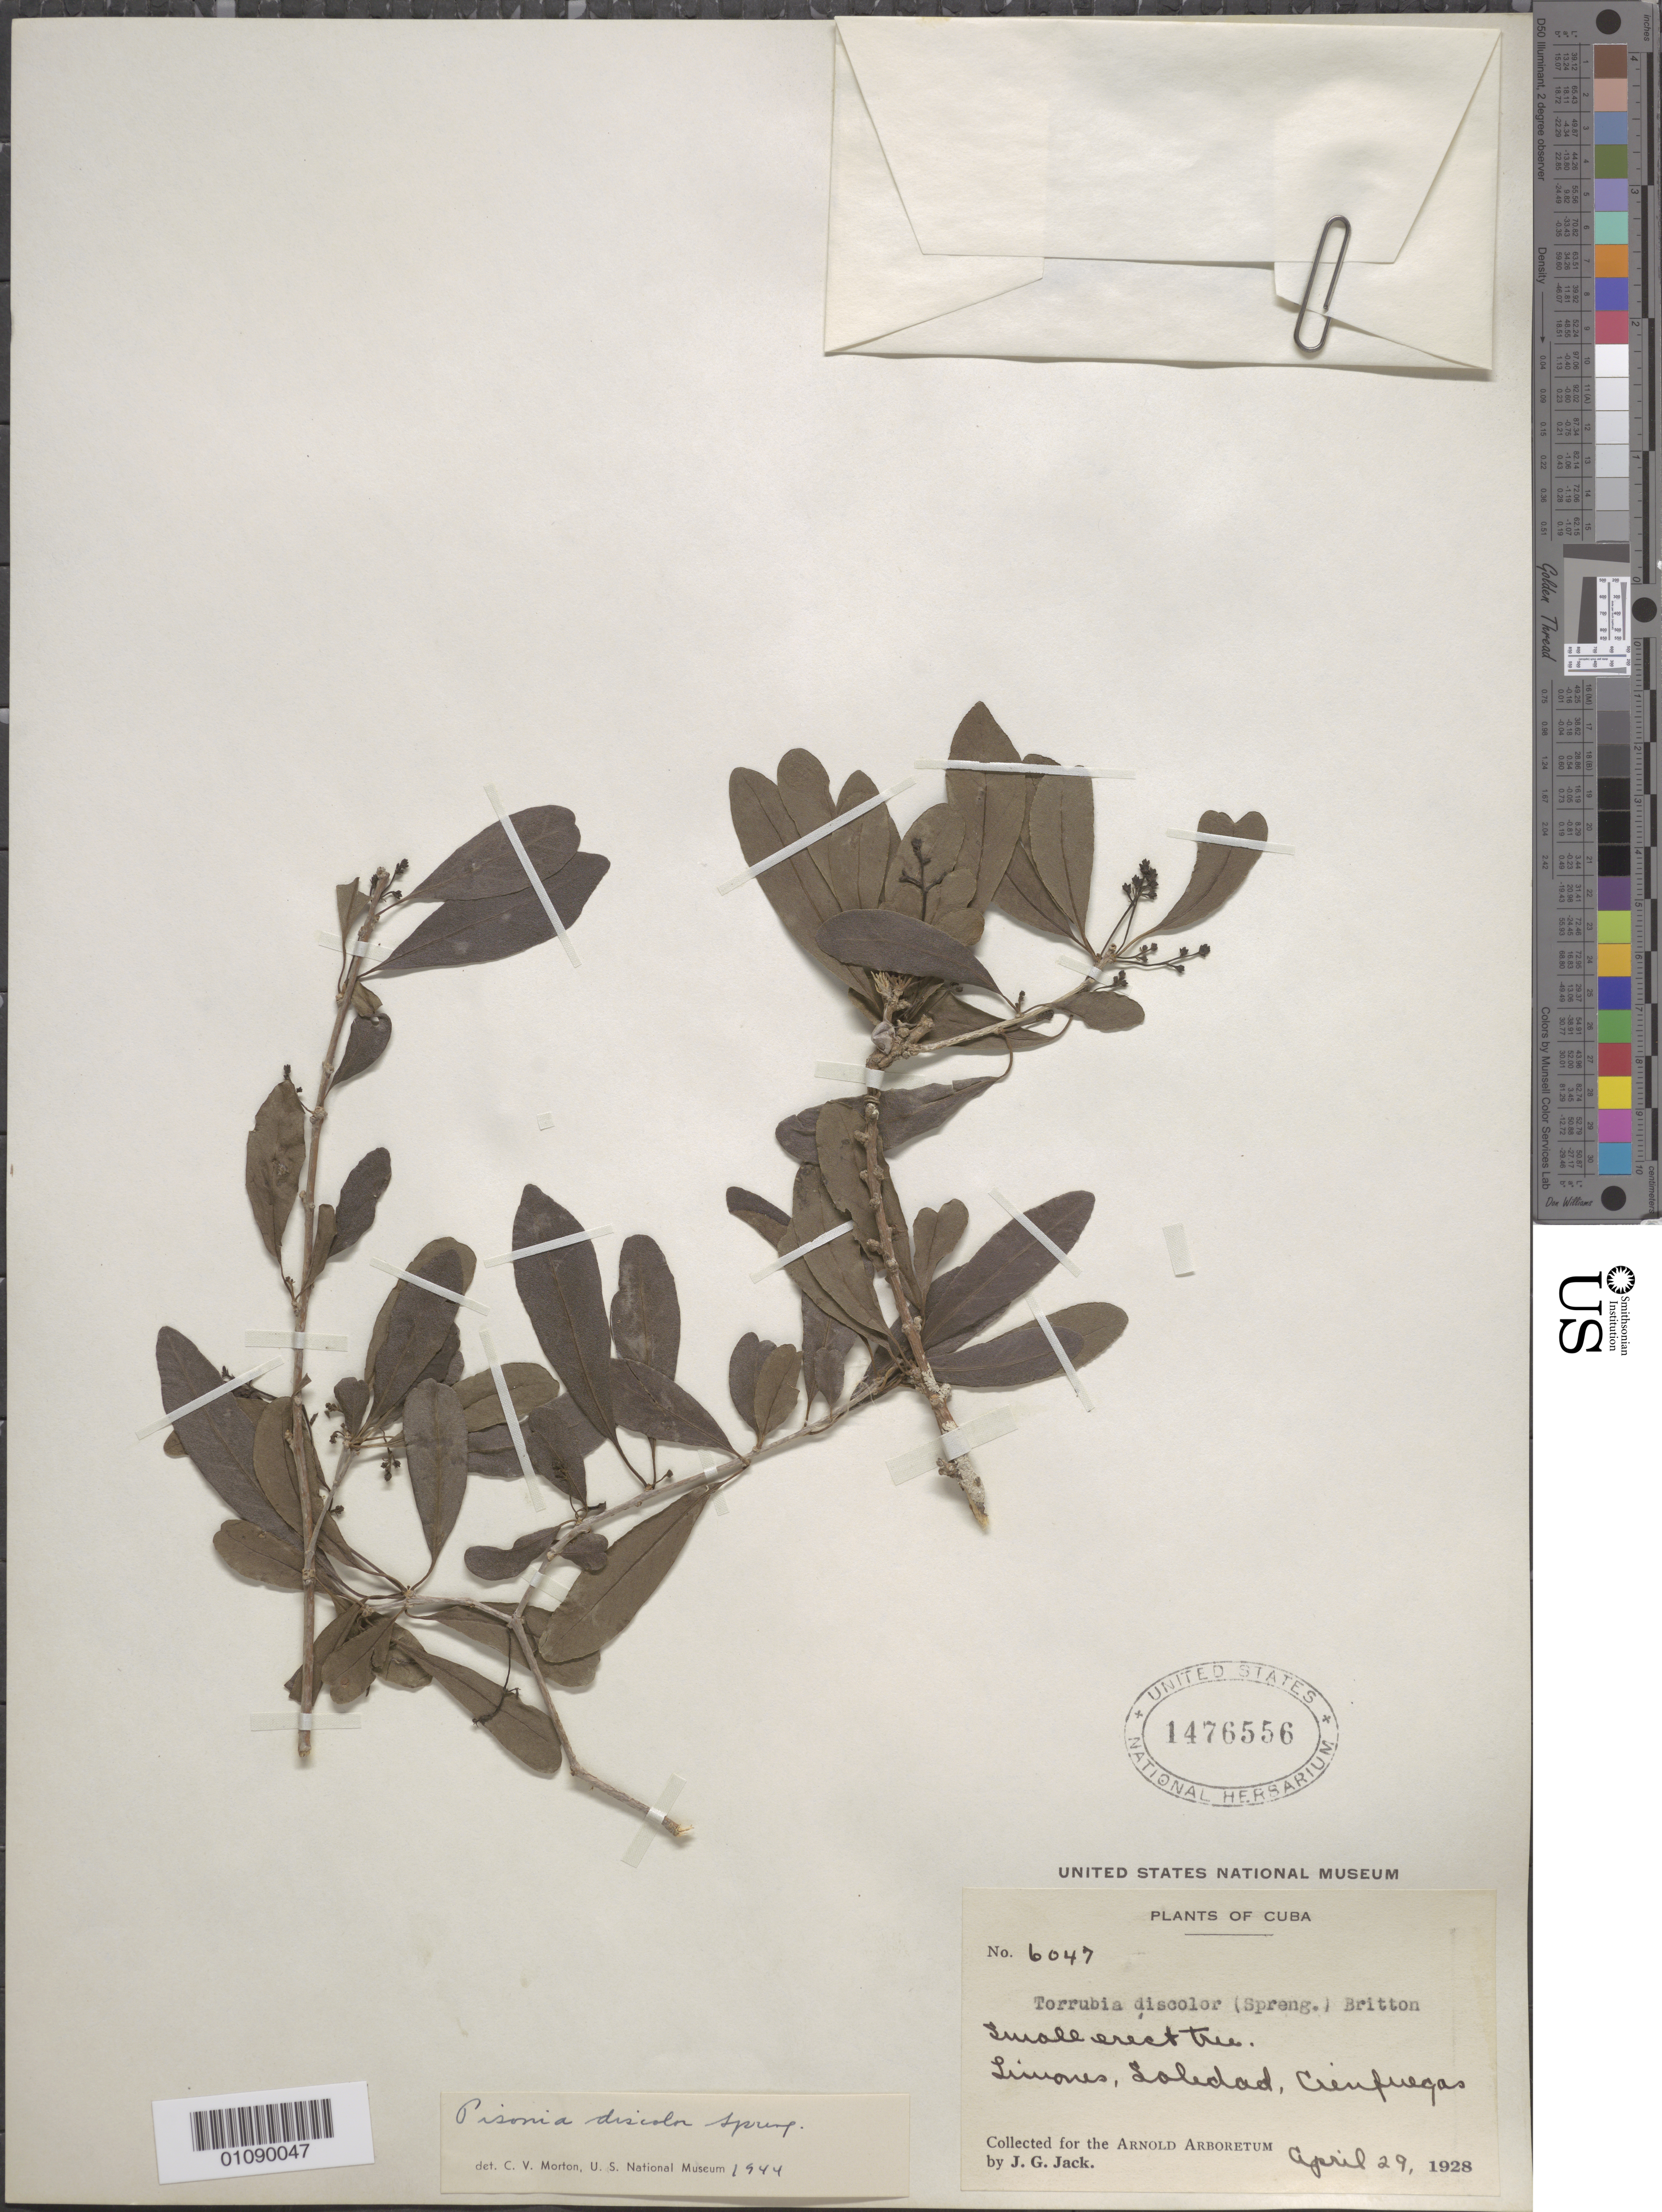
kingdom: Plantae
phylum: Tracheophyta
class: Magnoliopsida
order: Caryophyllales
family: Nyctaginaceae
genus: Guapira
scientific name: Guapira discolor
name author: (Spreng.) Little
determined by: Strong, Mark T., (BOT), Smithsonian Institution - National Museum of Natural History (UNITED STATES)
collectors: J. G. Jack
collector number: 6047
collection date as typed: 29 Apr 1928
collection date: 1928-04-29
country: Cuba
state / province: Cienfuegos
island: Cuba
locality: Cienfuegos, Soledad, Limones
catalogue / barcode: US 1476556